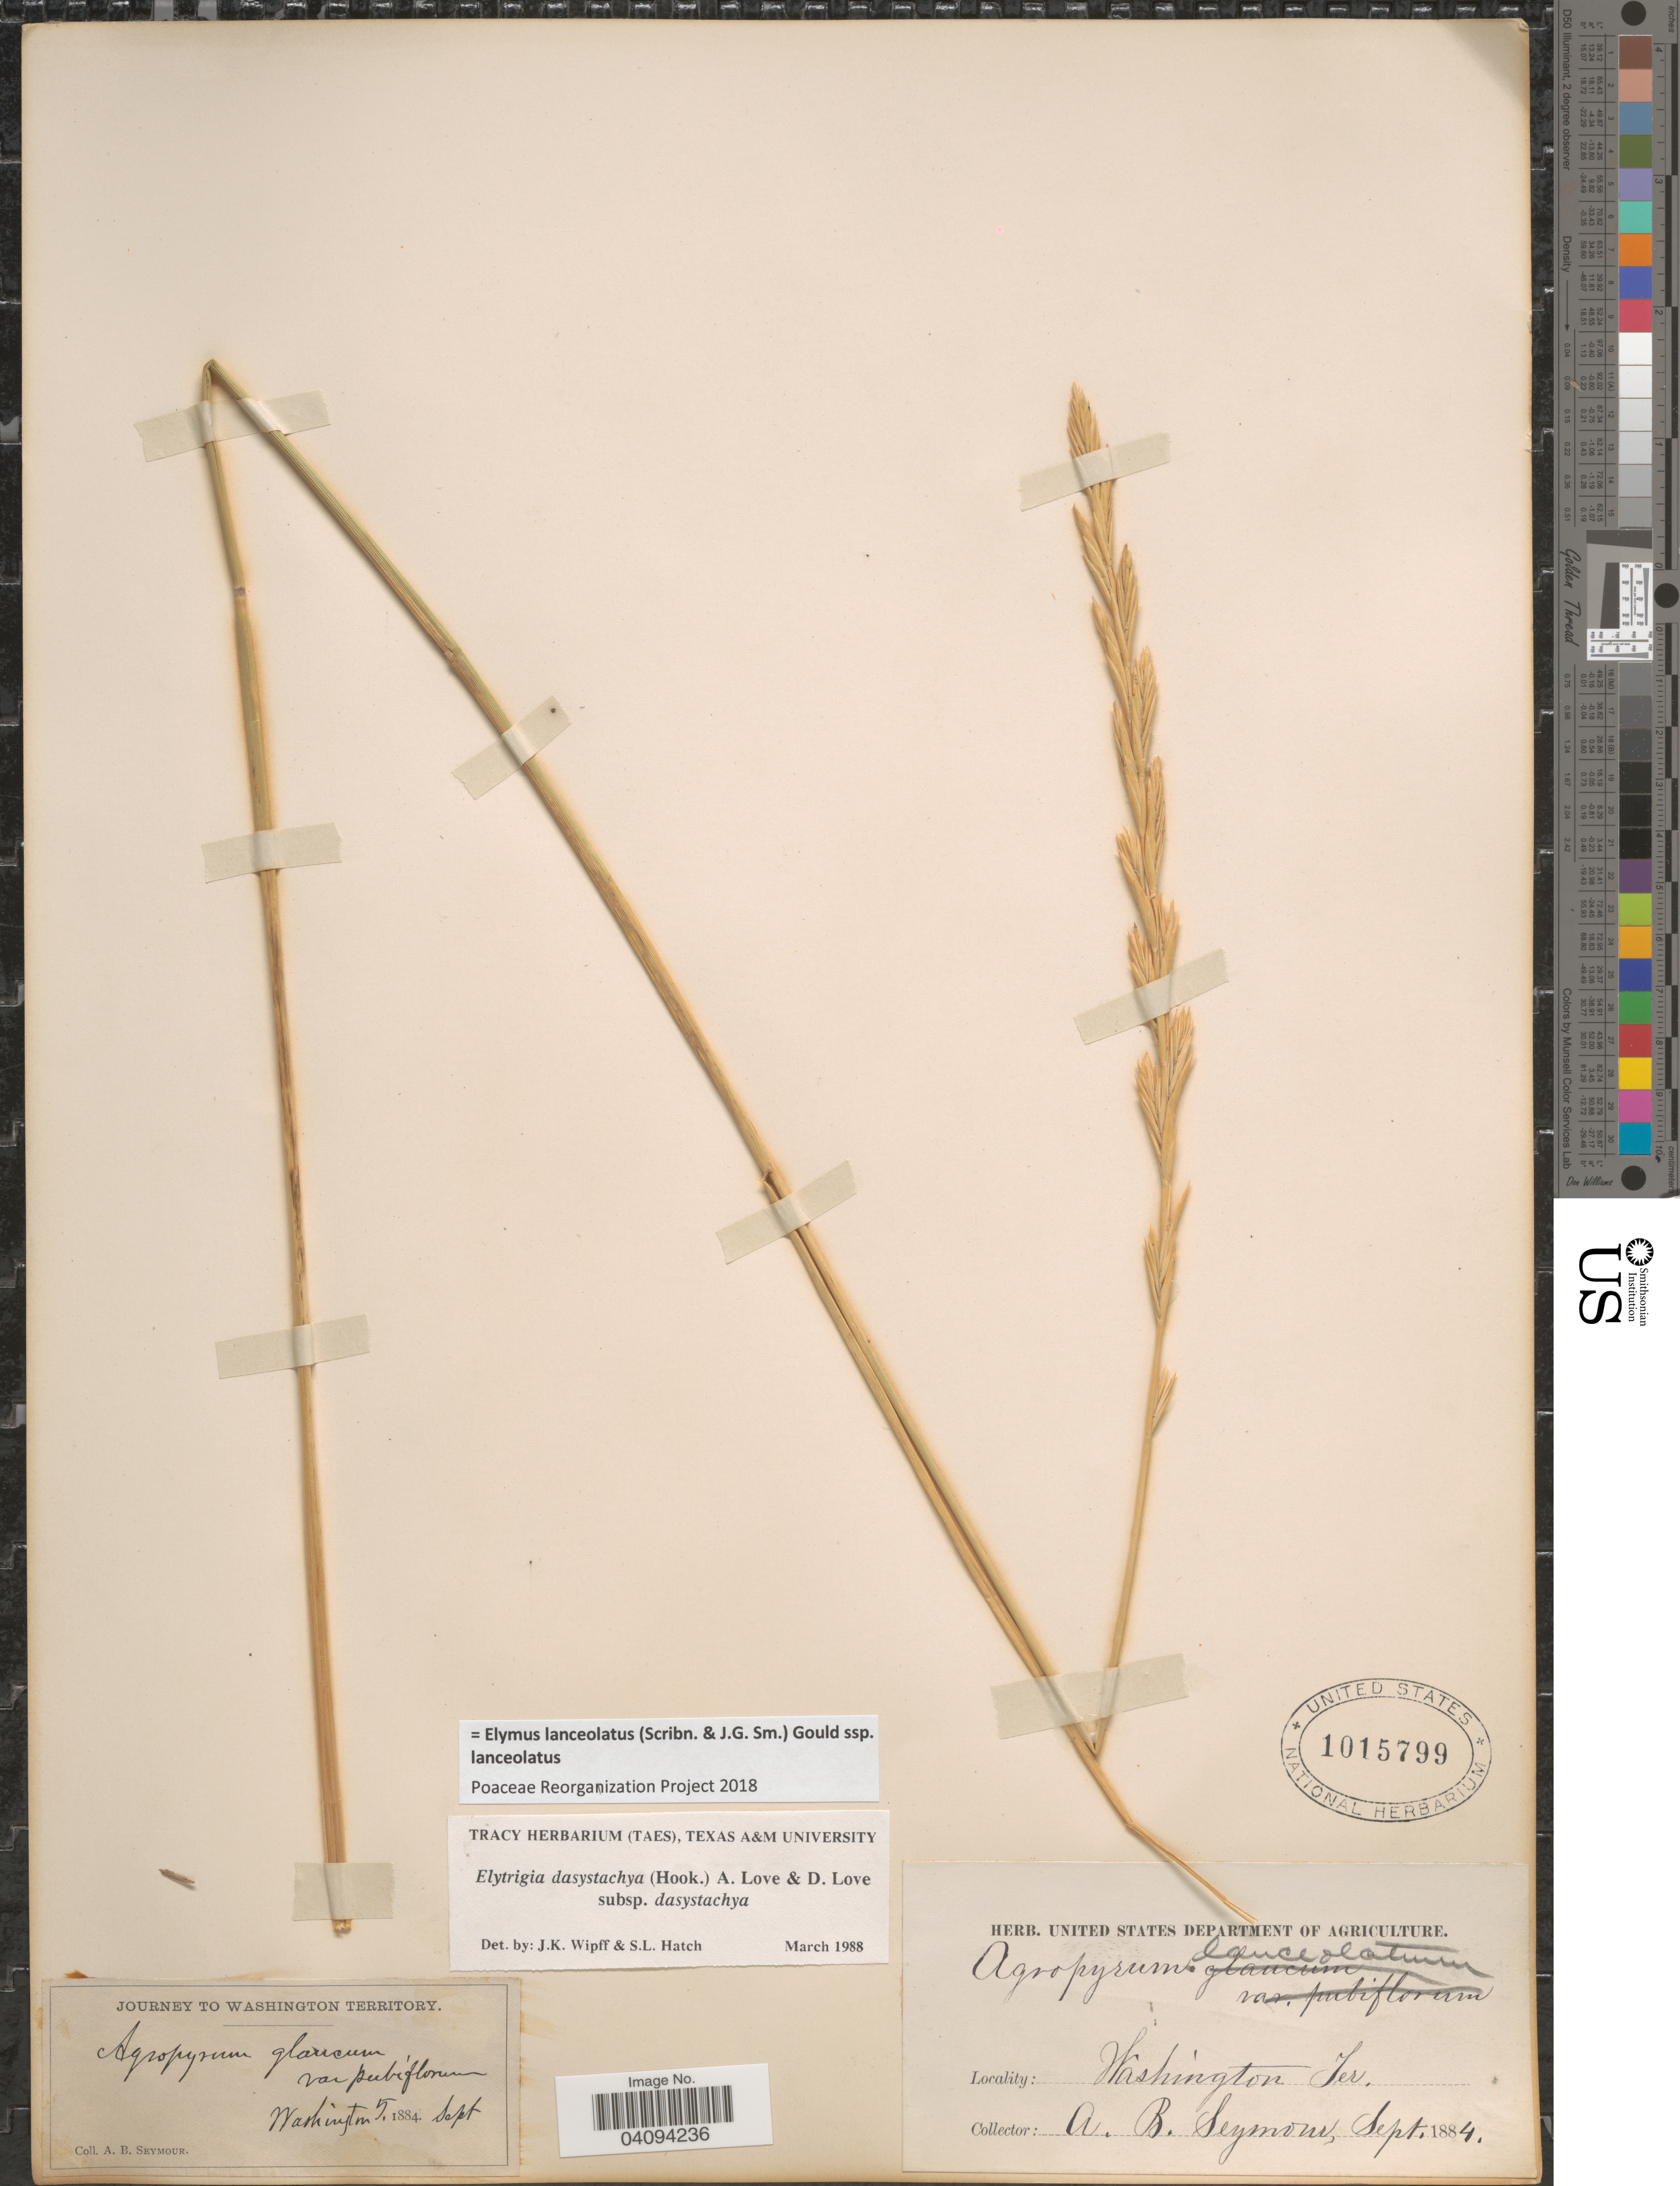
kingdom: Plantae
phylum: Tracheophyta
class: Liliopsida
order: Poales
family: Poaceae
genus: Elymus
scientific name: Elymus lanceolatus subsp. lanceolatus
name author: (Scribn. & J.G. Sm.) Gould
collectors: A. Seymour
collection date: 1884-09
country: United States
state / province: Washington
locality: Journey to Washington Territory. Washington Ter.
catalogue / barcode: US 1015799